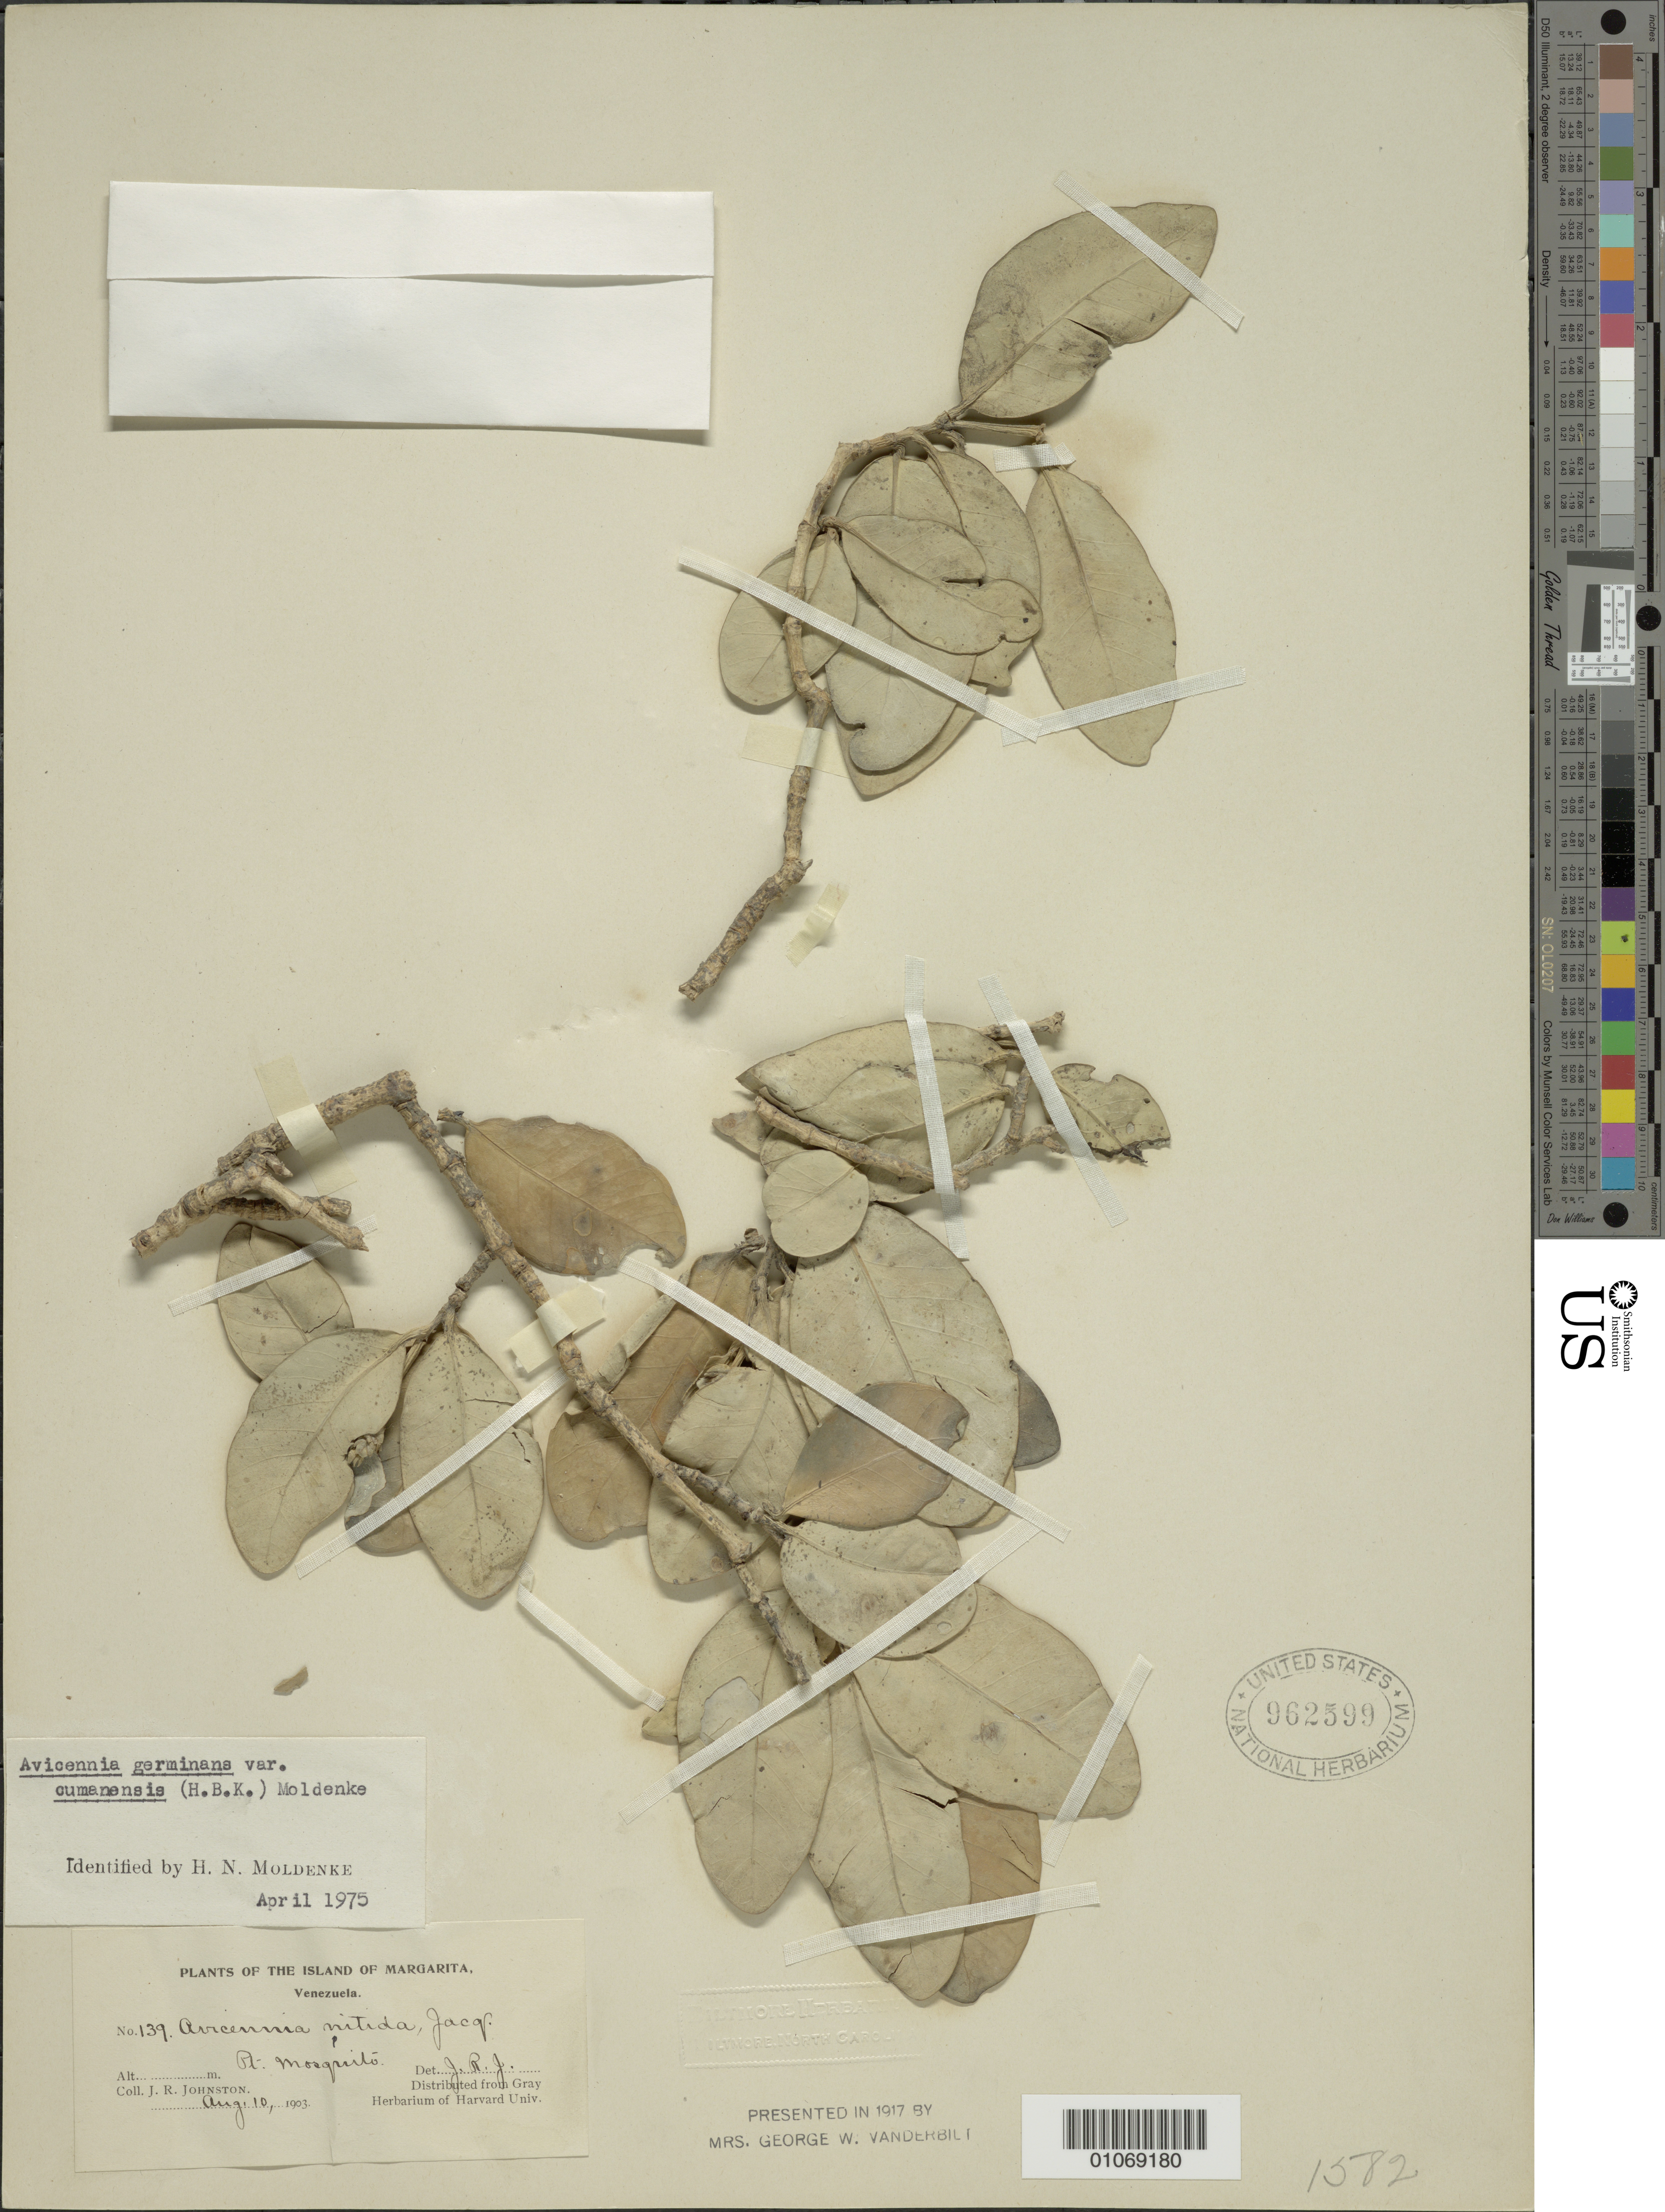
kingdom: Plantae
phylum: Tracheophyta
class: Magnoliopsida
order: Lamiales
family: Acanthaceae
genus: Avicennia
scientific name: Avicennia germinans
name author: (L.) L.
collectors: J. Johnston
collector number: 139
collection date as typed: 10 Aug 1903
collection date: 1903-08-10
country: Venezuela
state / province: Nueva Esparta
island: Margarita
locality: Mosgruto?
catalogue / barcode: US 962599